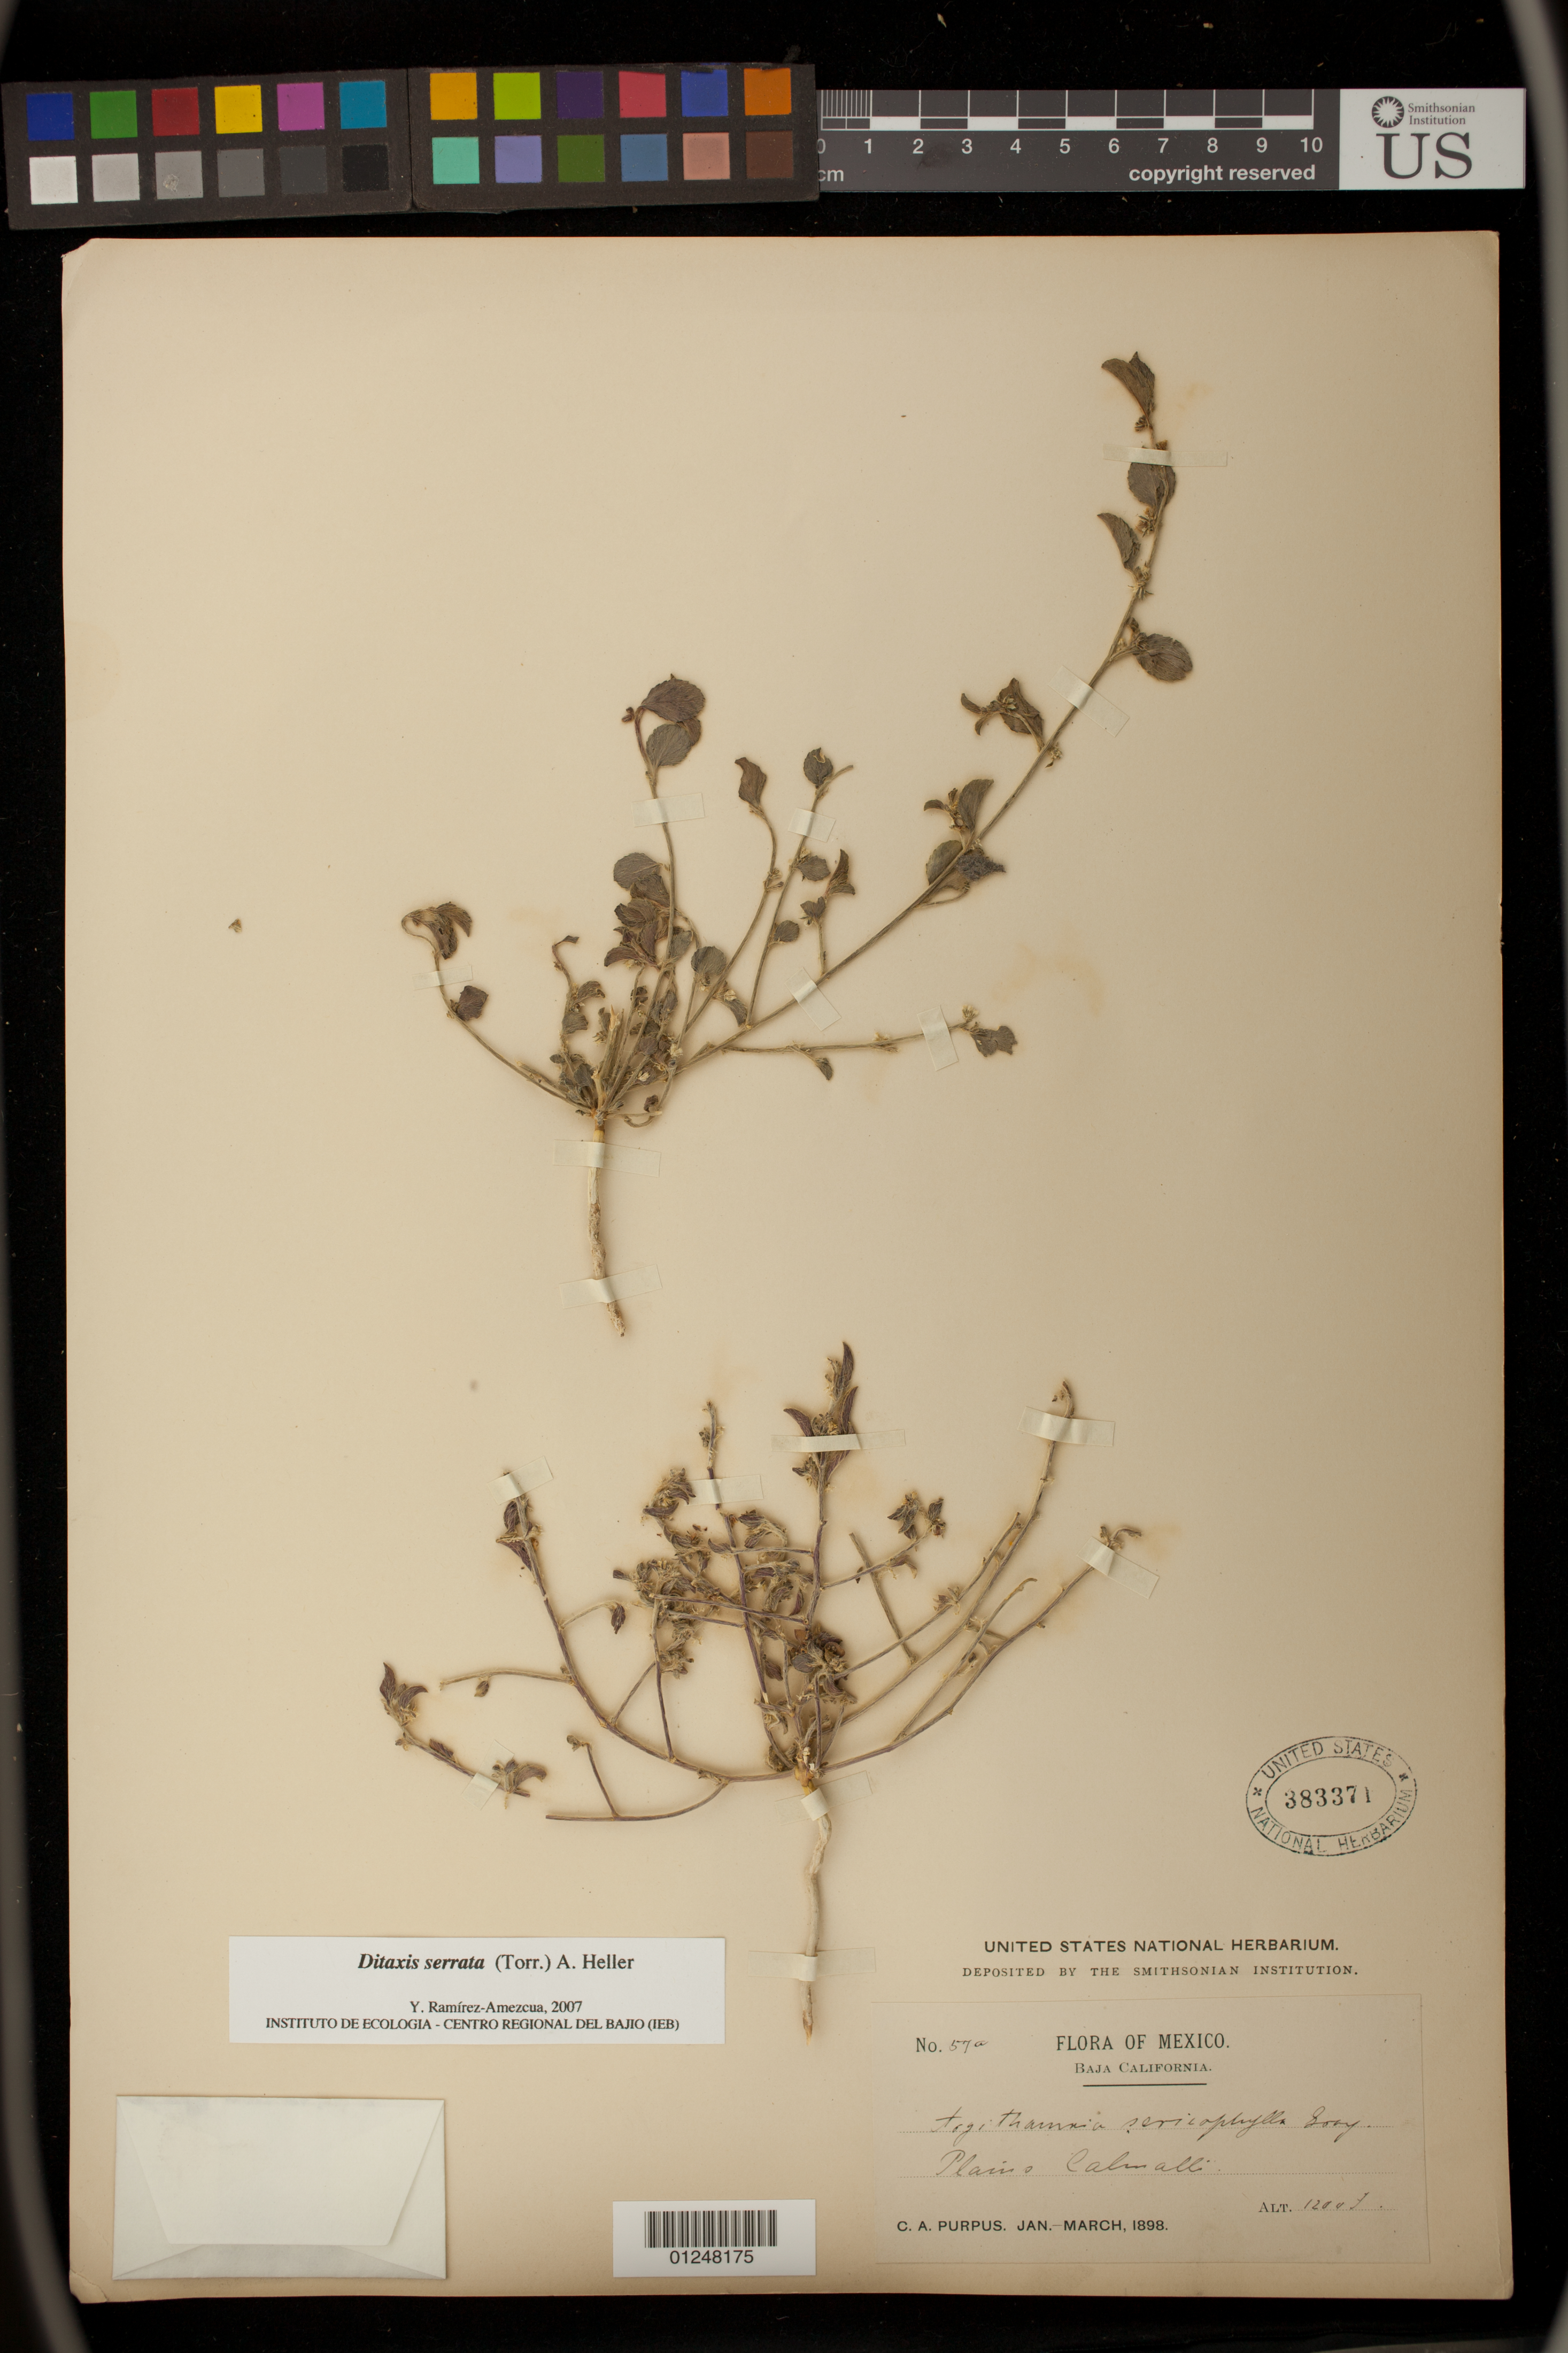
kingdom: Plantae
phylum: Tracheophyta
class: Magnoliopsida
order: Malpighiales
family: Euphorbiaceae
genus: Argythamnia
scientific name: Argythamnia serrata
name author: (Torr.) Müll. Arg.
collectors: C. A. Purpus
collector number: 57a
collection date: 1898-01/1898-03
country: Mexico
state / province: Baja California Norte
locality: Plaino Calmalli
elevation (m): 366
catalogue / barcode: US 383371